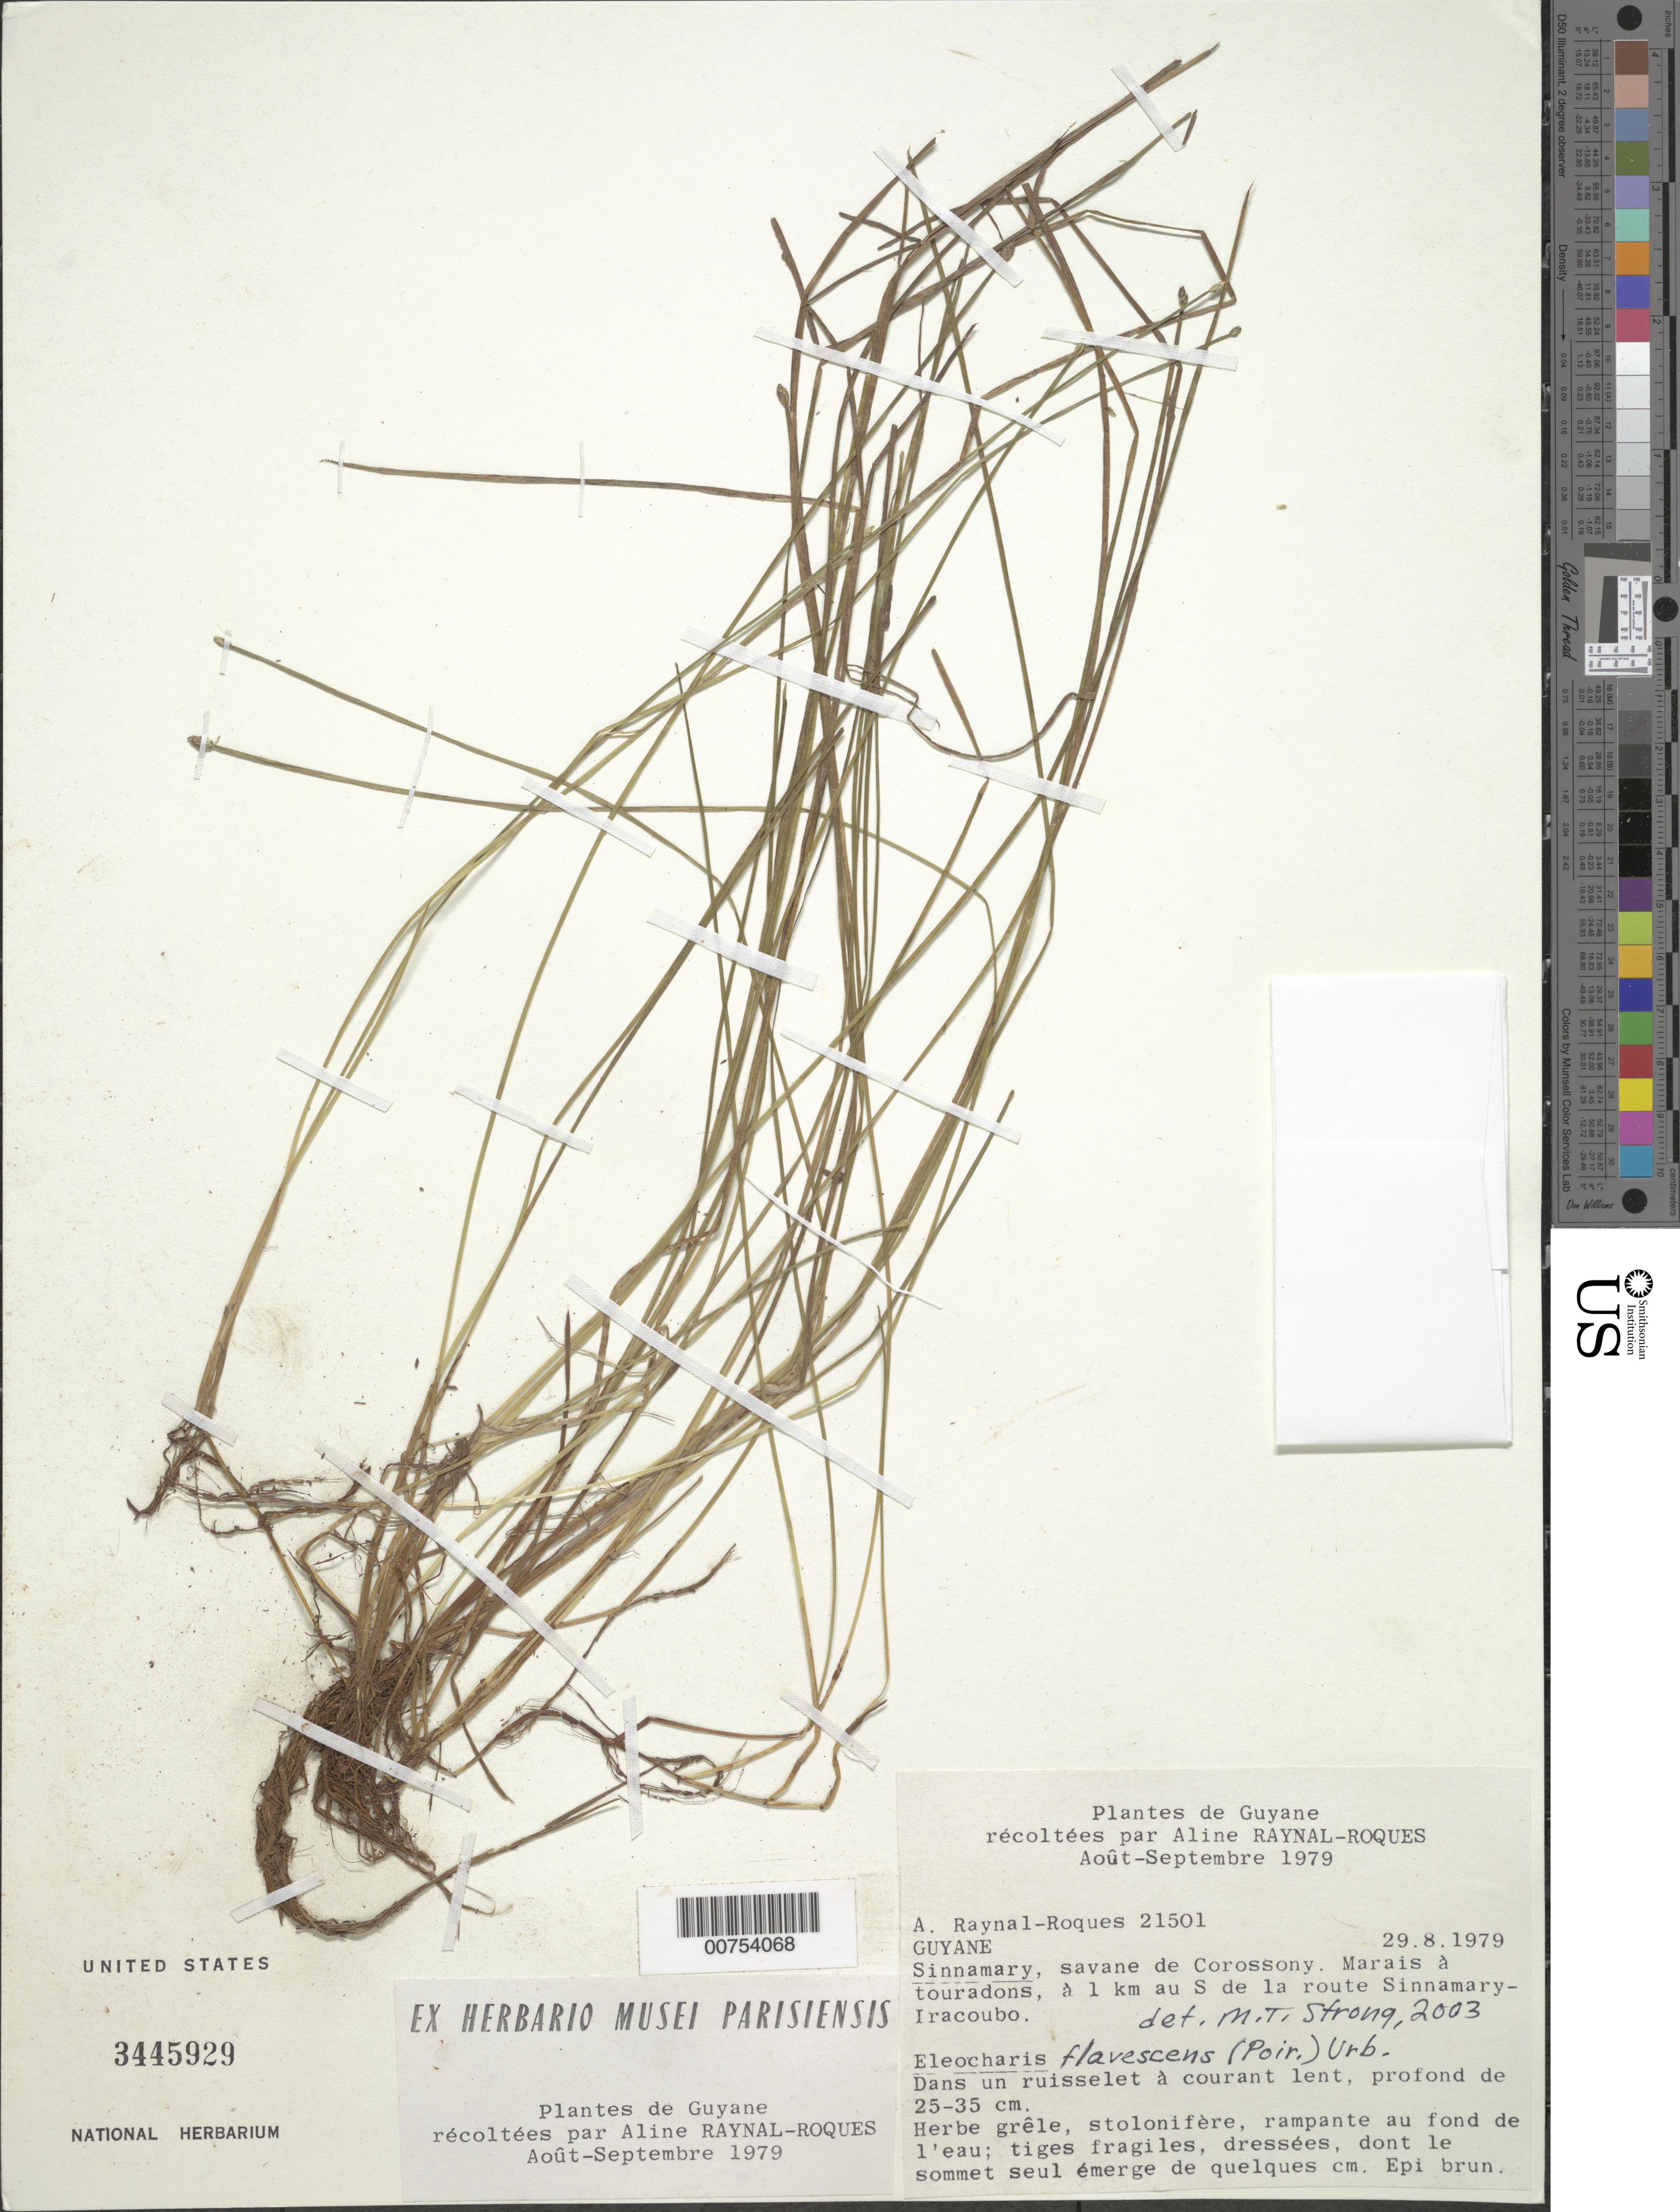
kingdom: Plantae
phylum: Tracheophyta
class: Liliopsida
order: Poales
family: Cyperaceae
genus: Eleocharis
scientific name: Eleocharis flavescens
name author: (Poir.) Urb.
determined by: Strong, Mark T., (BOT), Smithsonian Institution - National Museum of Natural History (UNITED STATES)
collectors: A. M. Raynal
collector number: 21501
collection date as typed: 29-Aug-79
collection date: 1979-08-29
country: French Guiana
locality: Sinnamary, savane de Corossony, 2 km S de la route Sinnamary-Iracoubo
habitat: Dans un ruisselet a courant lent; profond de 25-35 cm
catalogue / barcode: US 3445929